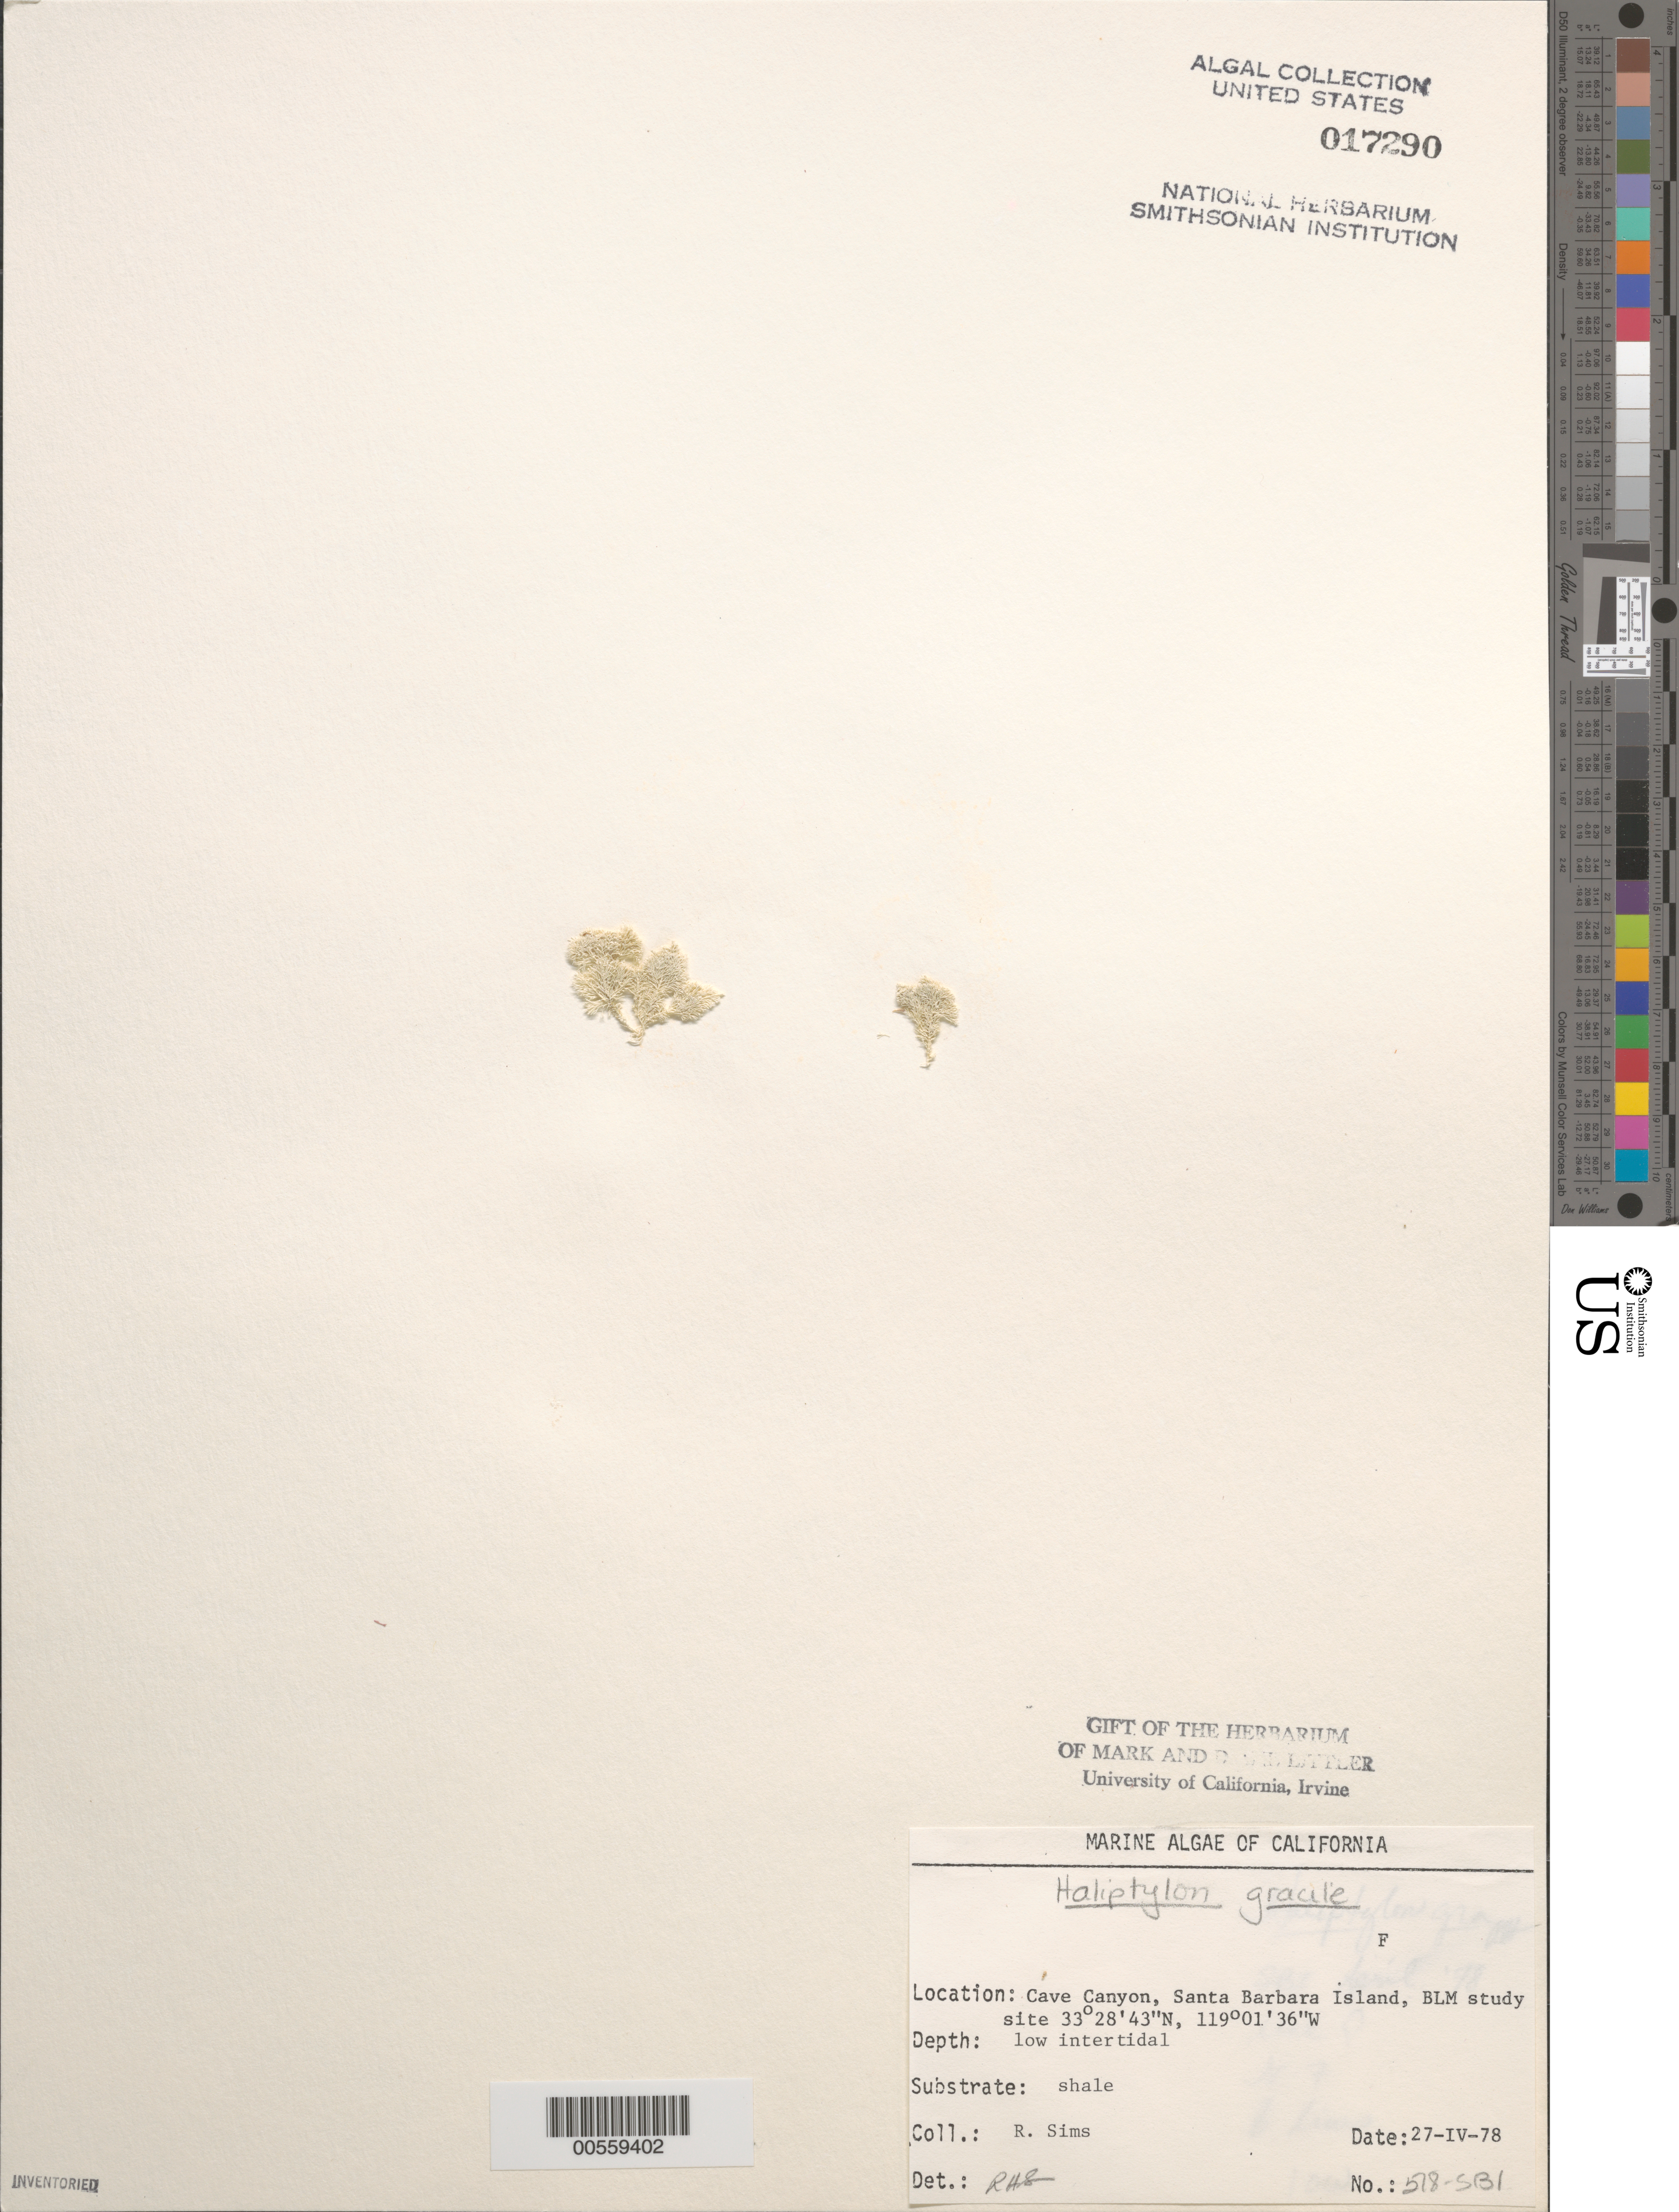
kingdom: Plantae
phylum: Rhodophyta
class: Florideophyceae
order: Corallinales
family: Corallinaceae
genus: Jania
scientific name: Jania rosea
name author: (Lam.) Decne.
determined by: Algae name updating Project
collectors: R. H. Sims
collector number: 518-SBI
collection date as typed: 27 Apr 1978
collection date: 1978-04-27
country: United States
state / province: California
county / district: Santa Barbara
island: Santa Barbara Island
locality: Cave Canyon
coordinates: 33 28' 43" N, 119 01' 36" W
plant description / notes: BLM-SOCALBIGHT Rocky Intertidal Survey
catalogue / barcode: US 17290